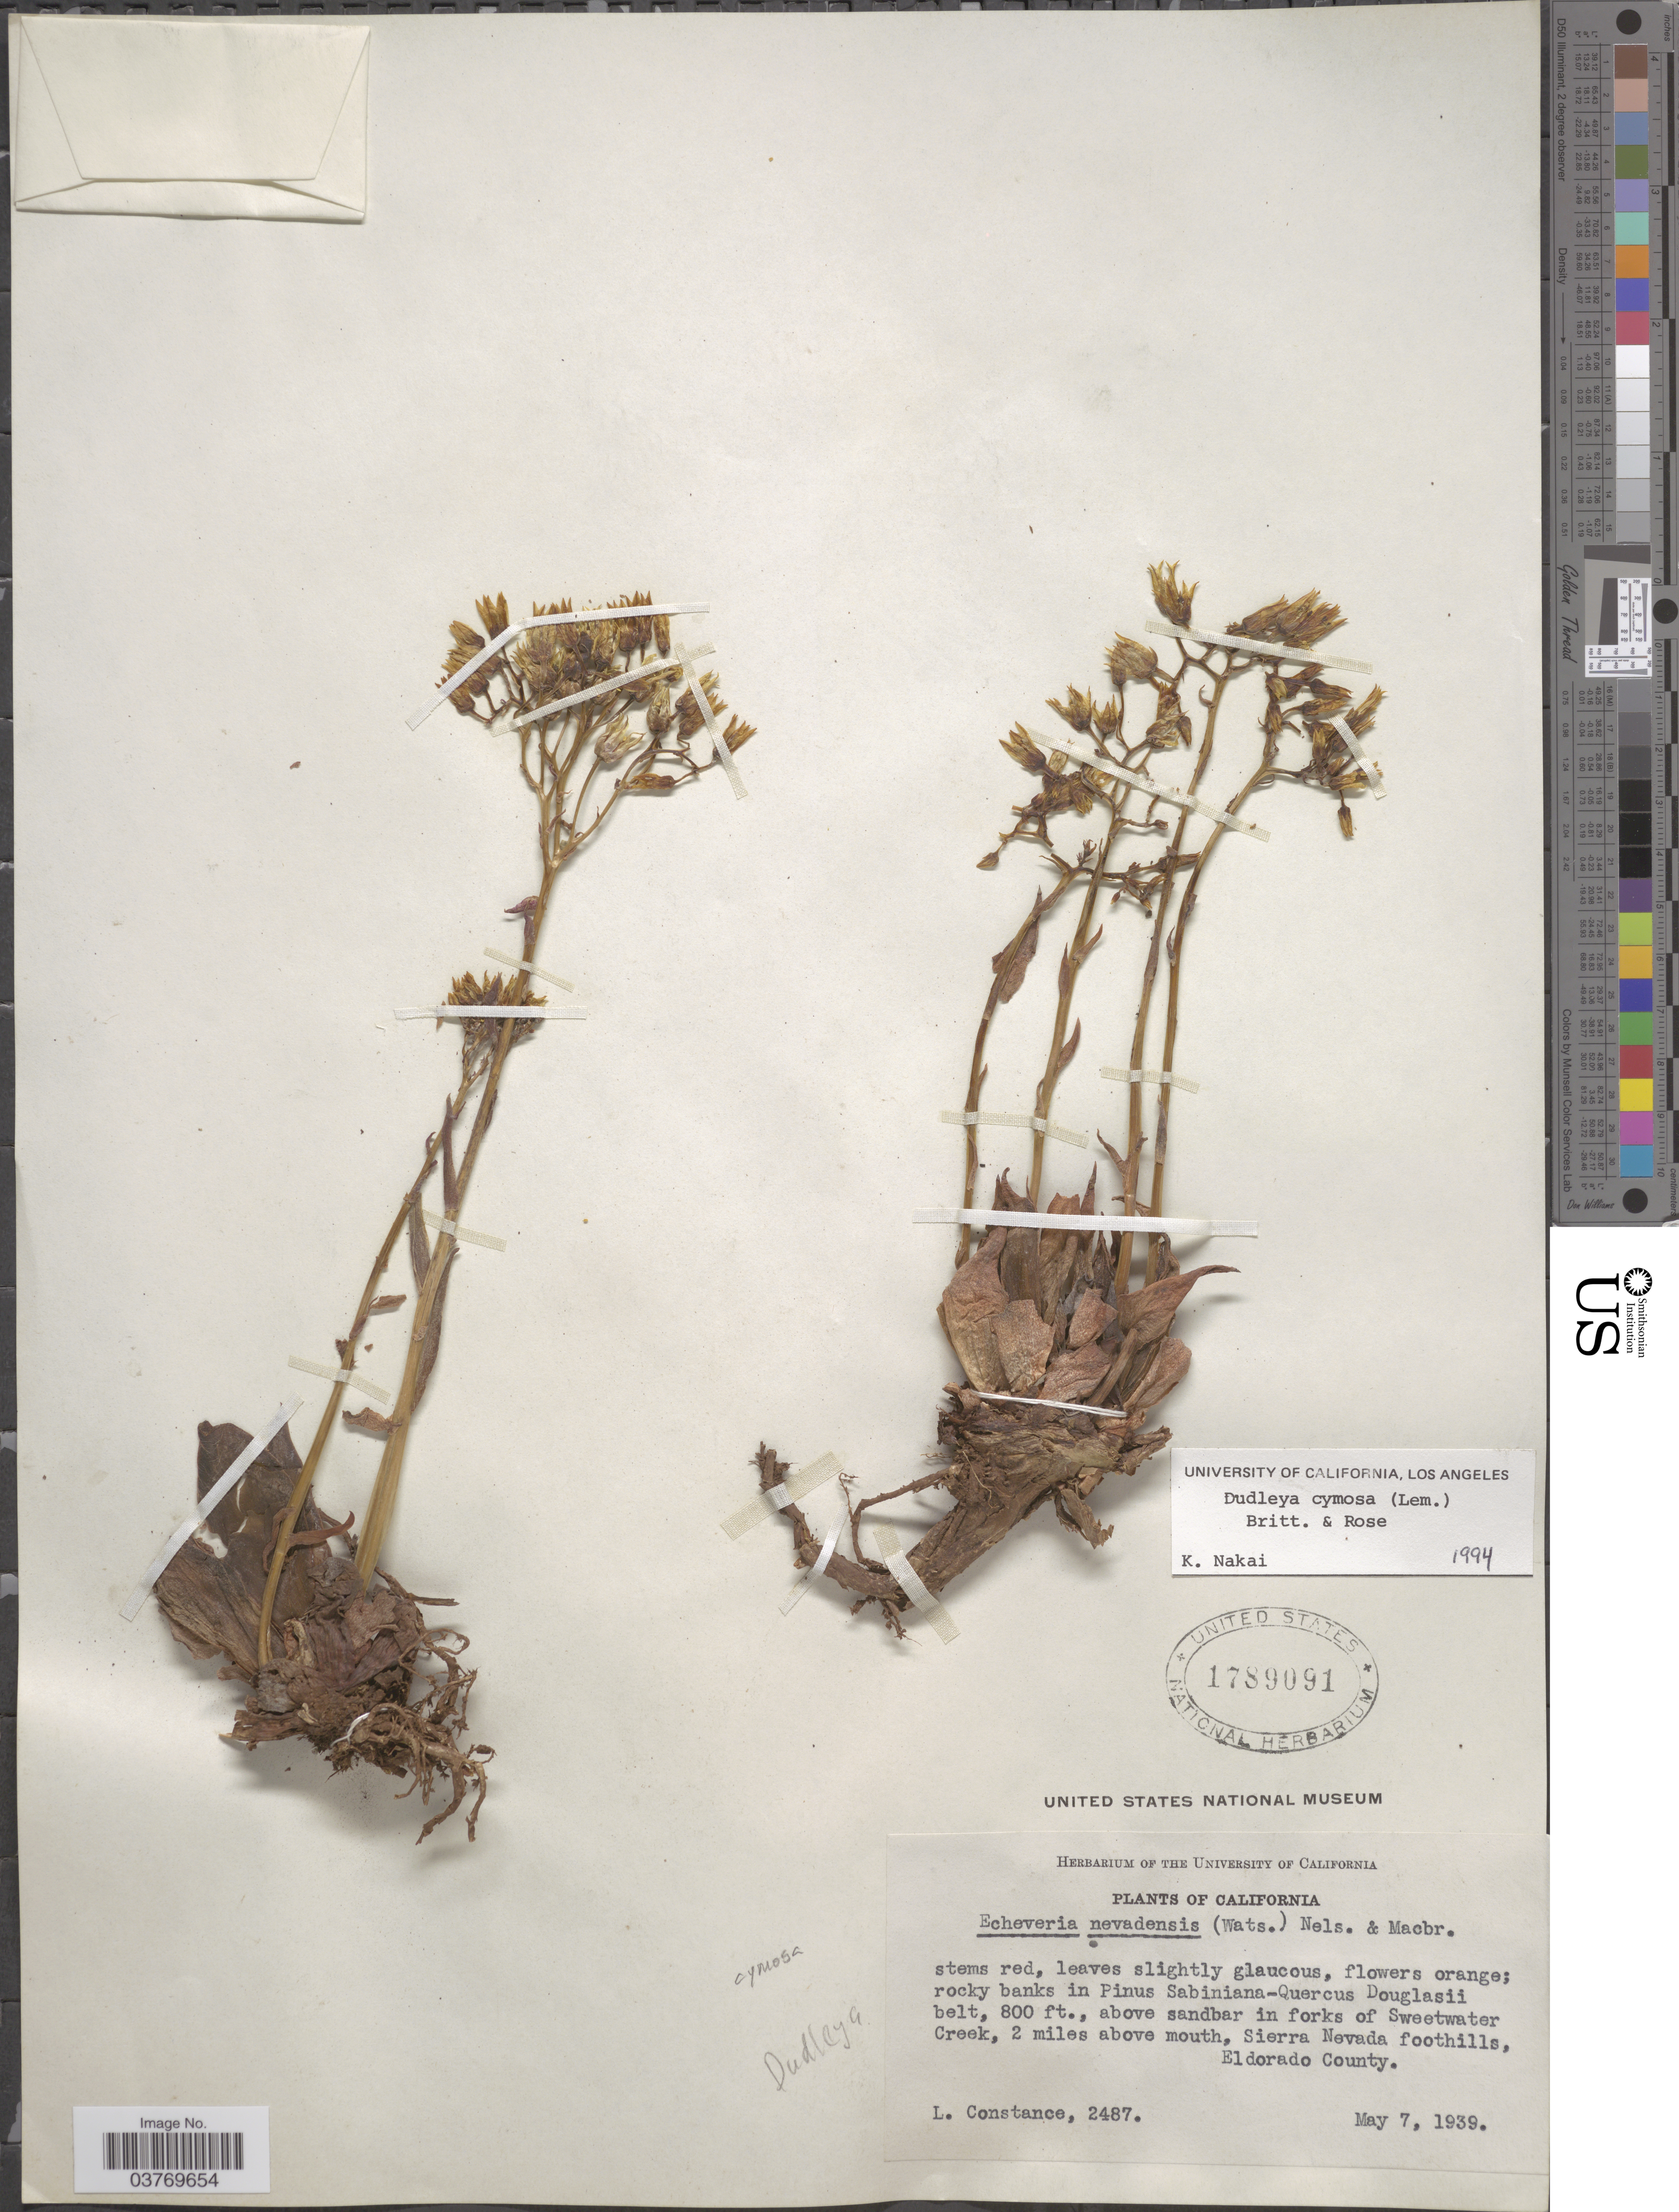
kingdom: Plantae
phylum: Tracheophyta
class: Magnoliopsida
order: Saxifragales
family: Crassulaceae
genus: Dudleya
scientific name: Dudleya cymosa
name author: (Lem.) Britton & Rose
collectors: L. Constance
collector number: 2487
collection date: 1939-05-07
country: United States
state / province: California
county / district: El Dorado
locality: Above sandbar in forks of Sweetwater Creek, 2 miles above mouth, Sierra Nevada foothills, Eldorado County.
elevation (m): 244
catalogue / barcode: US 1789091